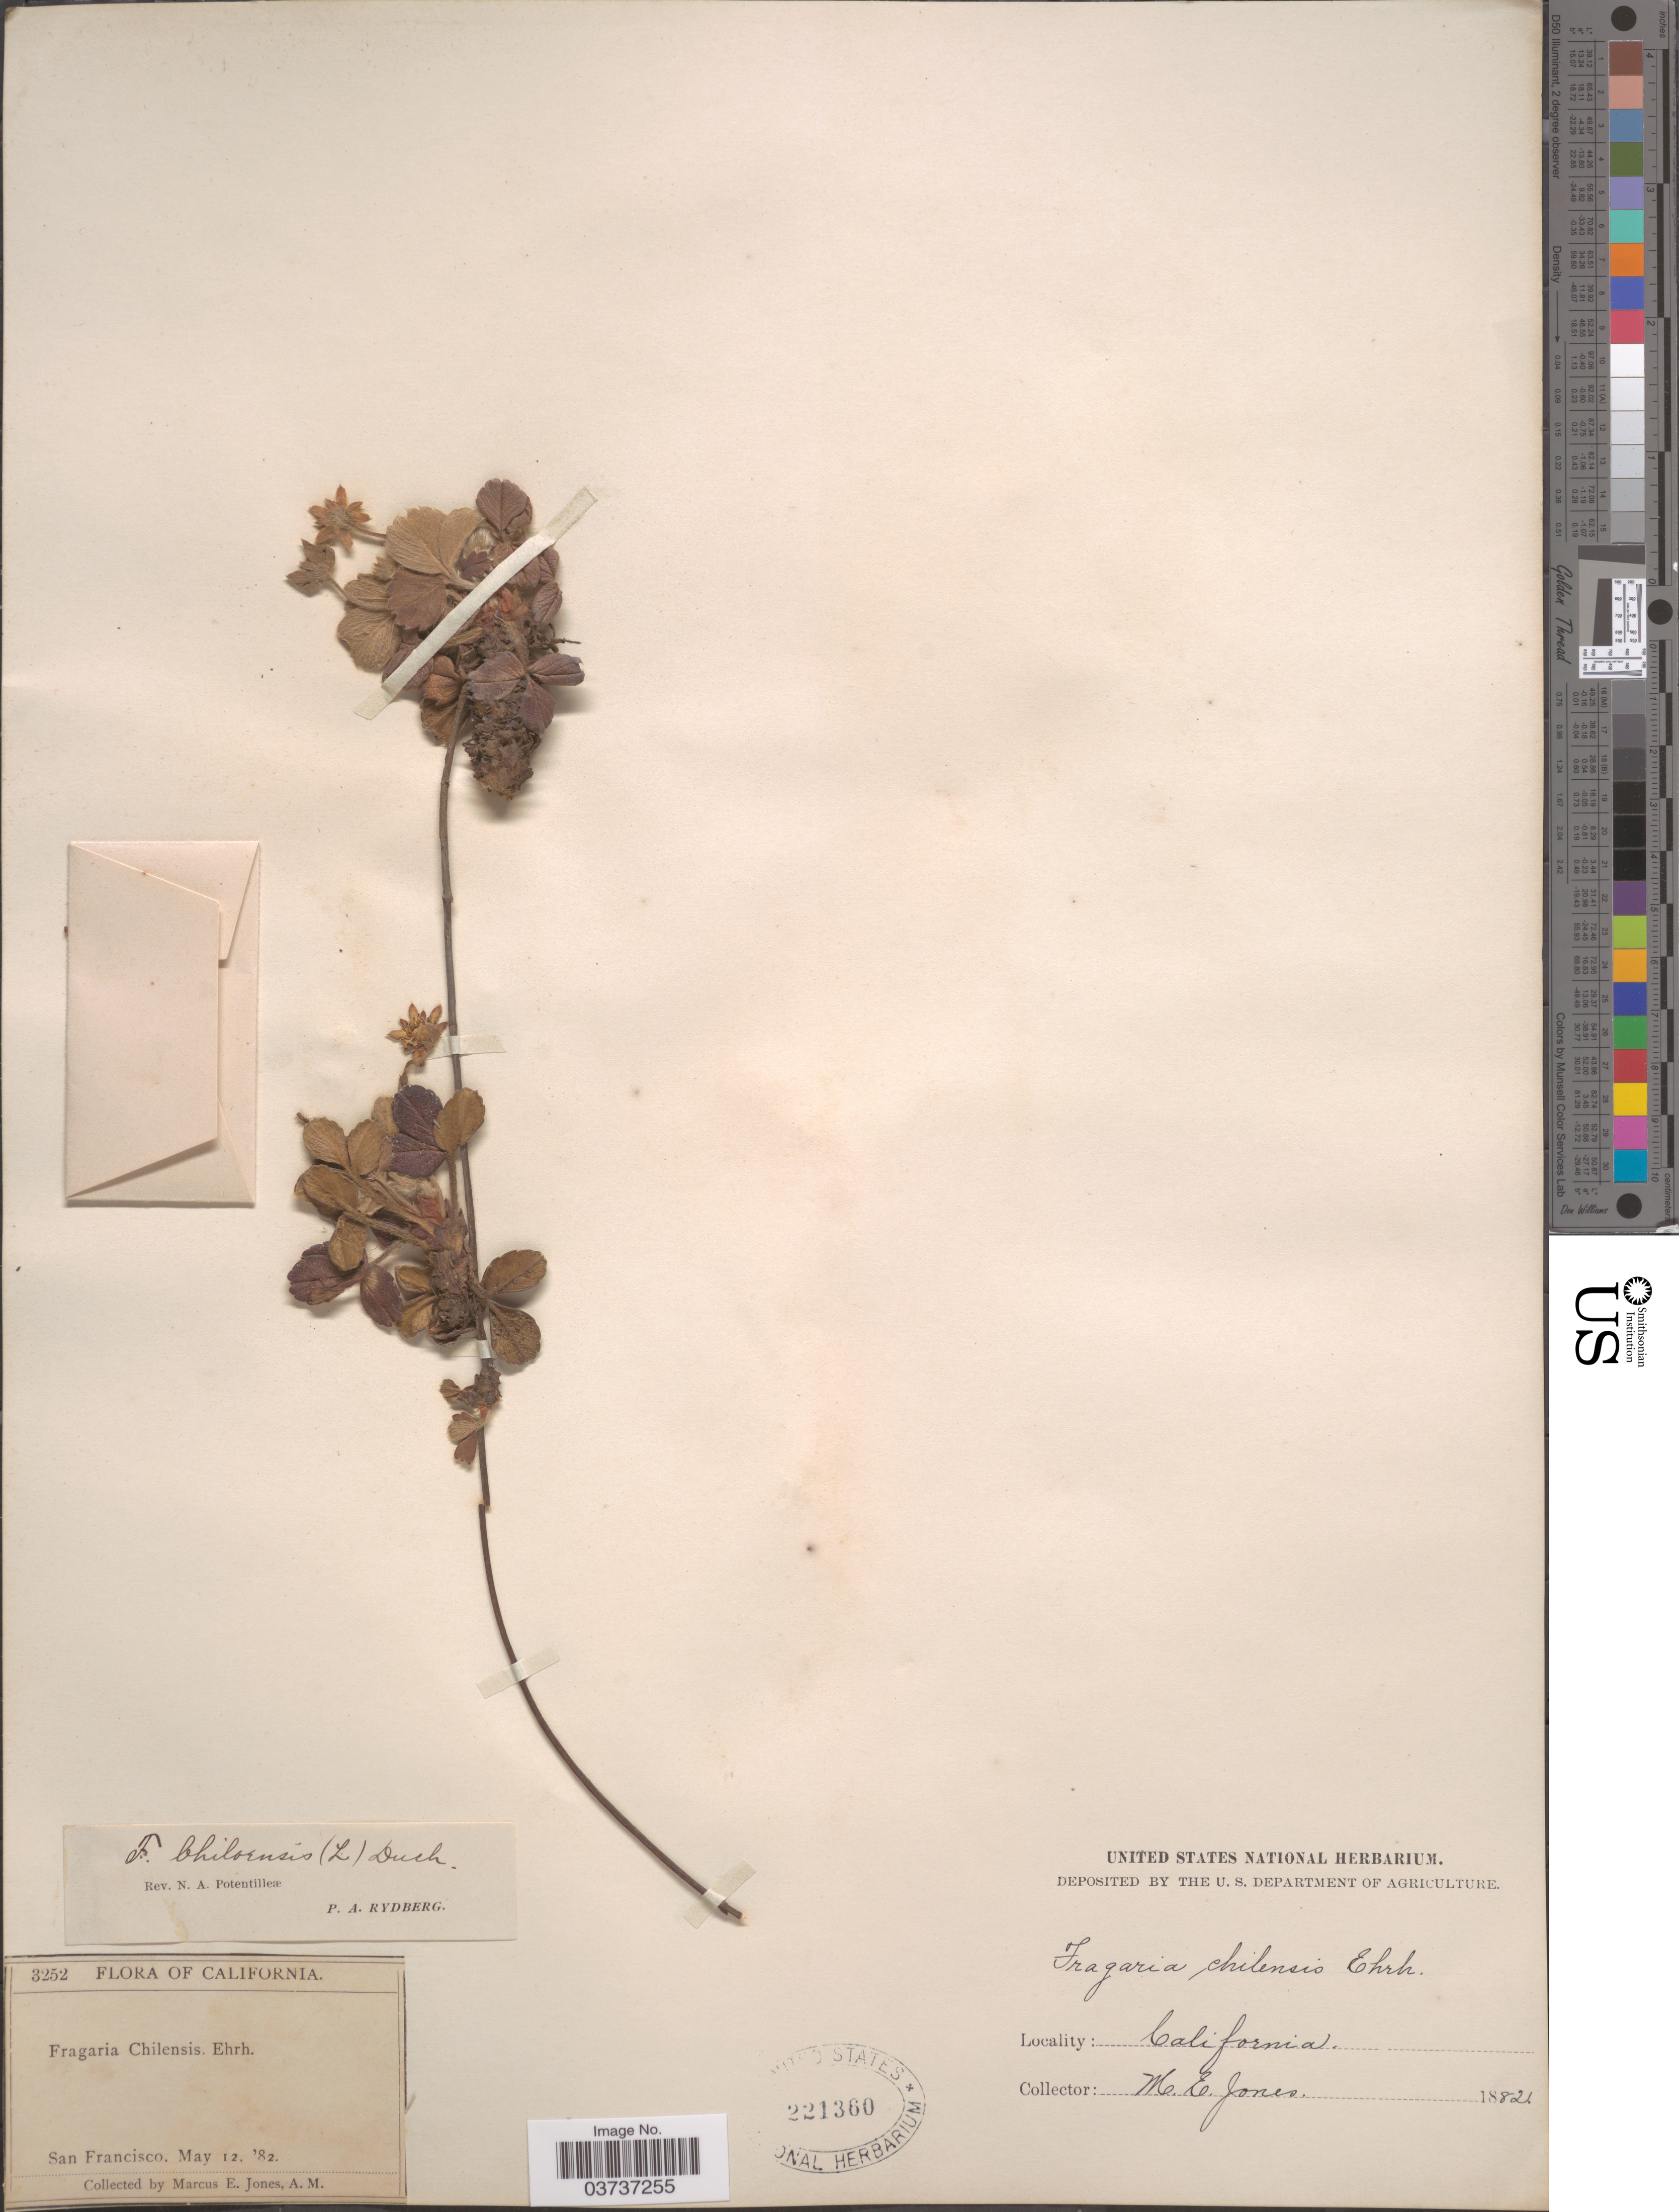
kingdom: Plantae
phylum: Tracheophyta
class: Magnoliopsida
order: Rosales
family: Rosaceae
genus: Fragaria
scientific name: Fragaria chiloensis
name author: (L.) Mill.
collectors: M. E. Jones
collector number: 3252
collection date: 1882-05-12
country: United States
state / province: California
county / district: San Francisco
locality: San Francisco.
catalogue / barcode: US 221360